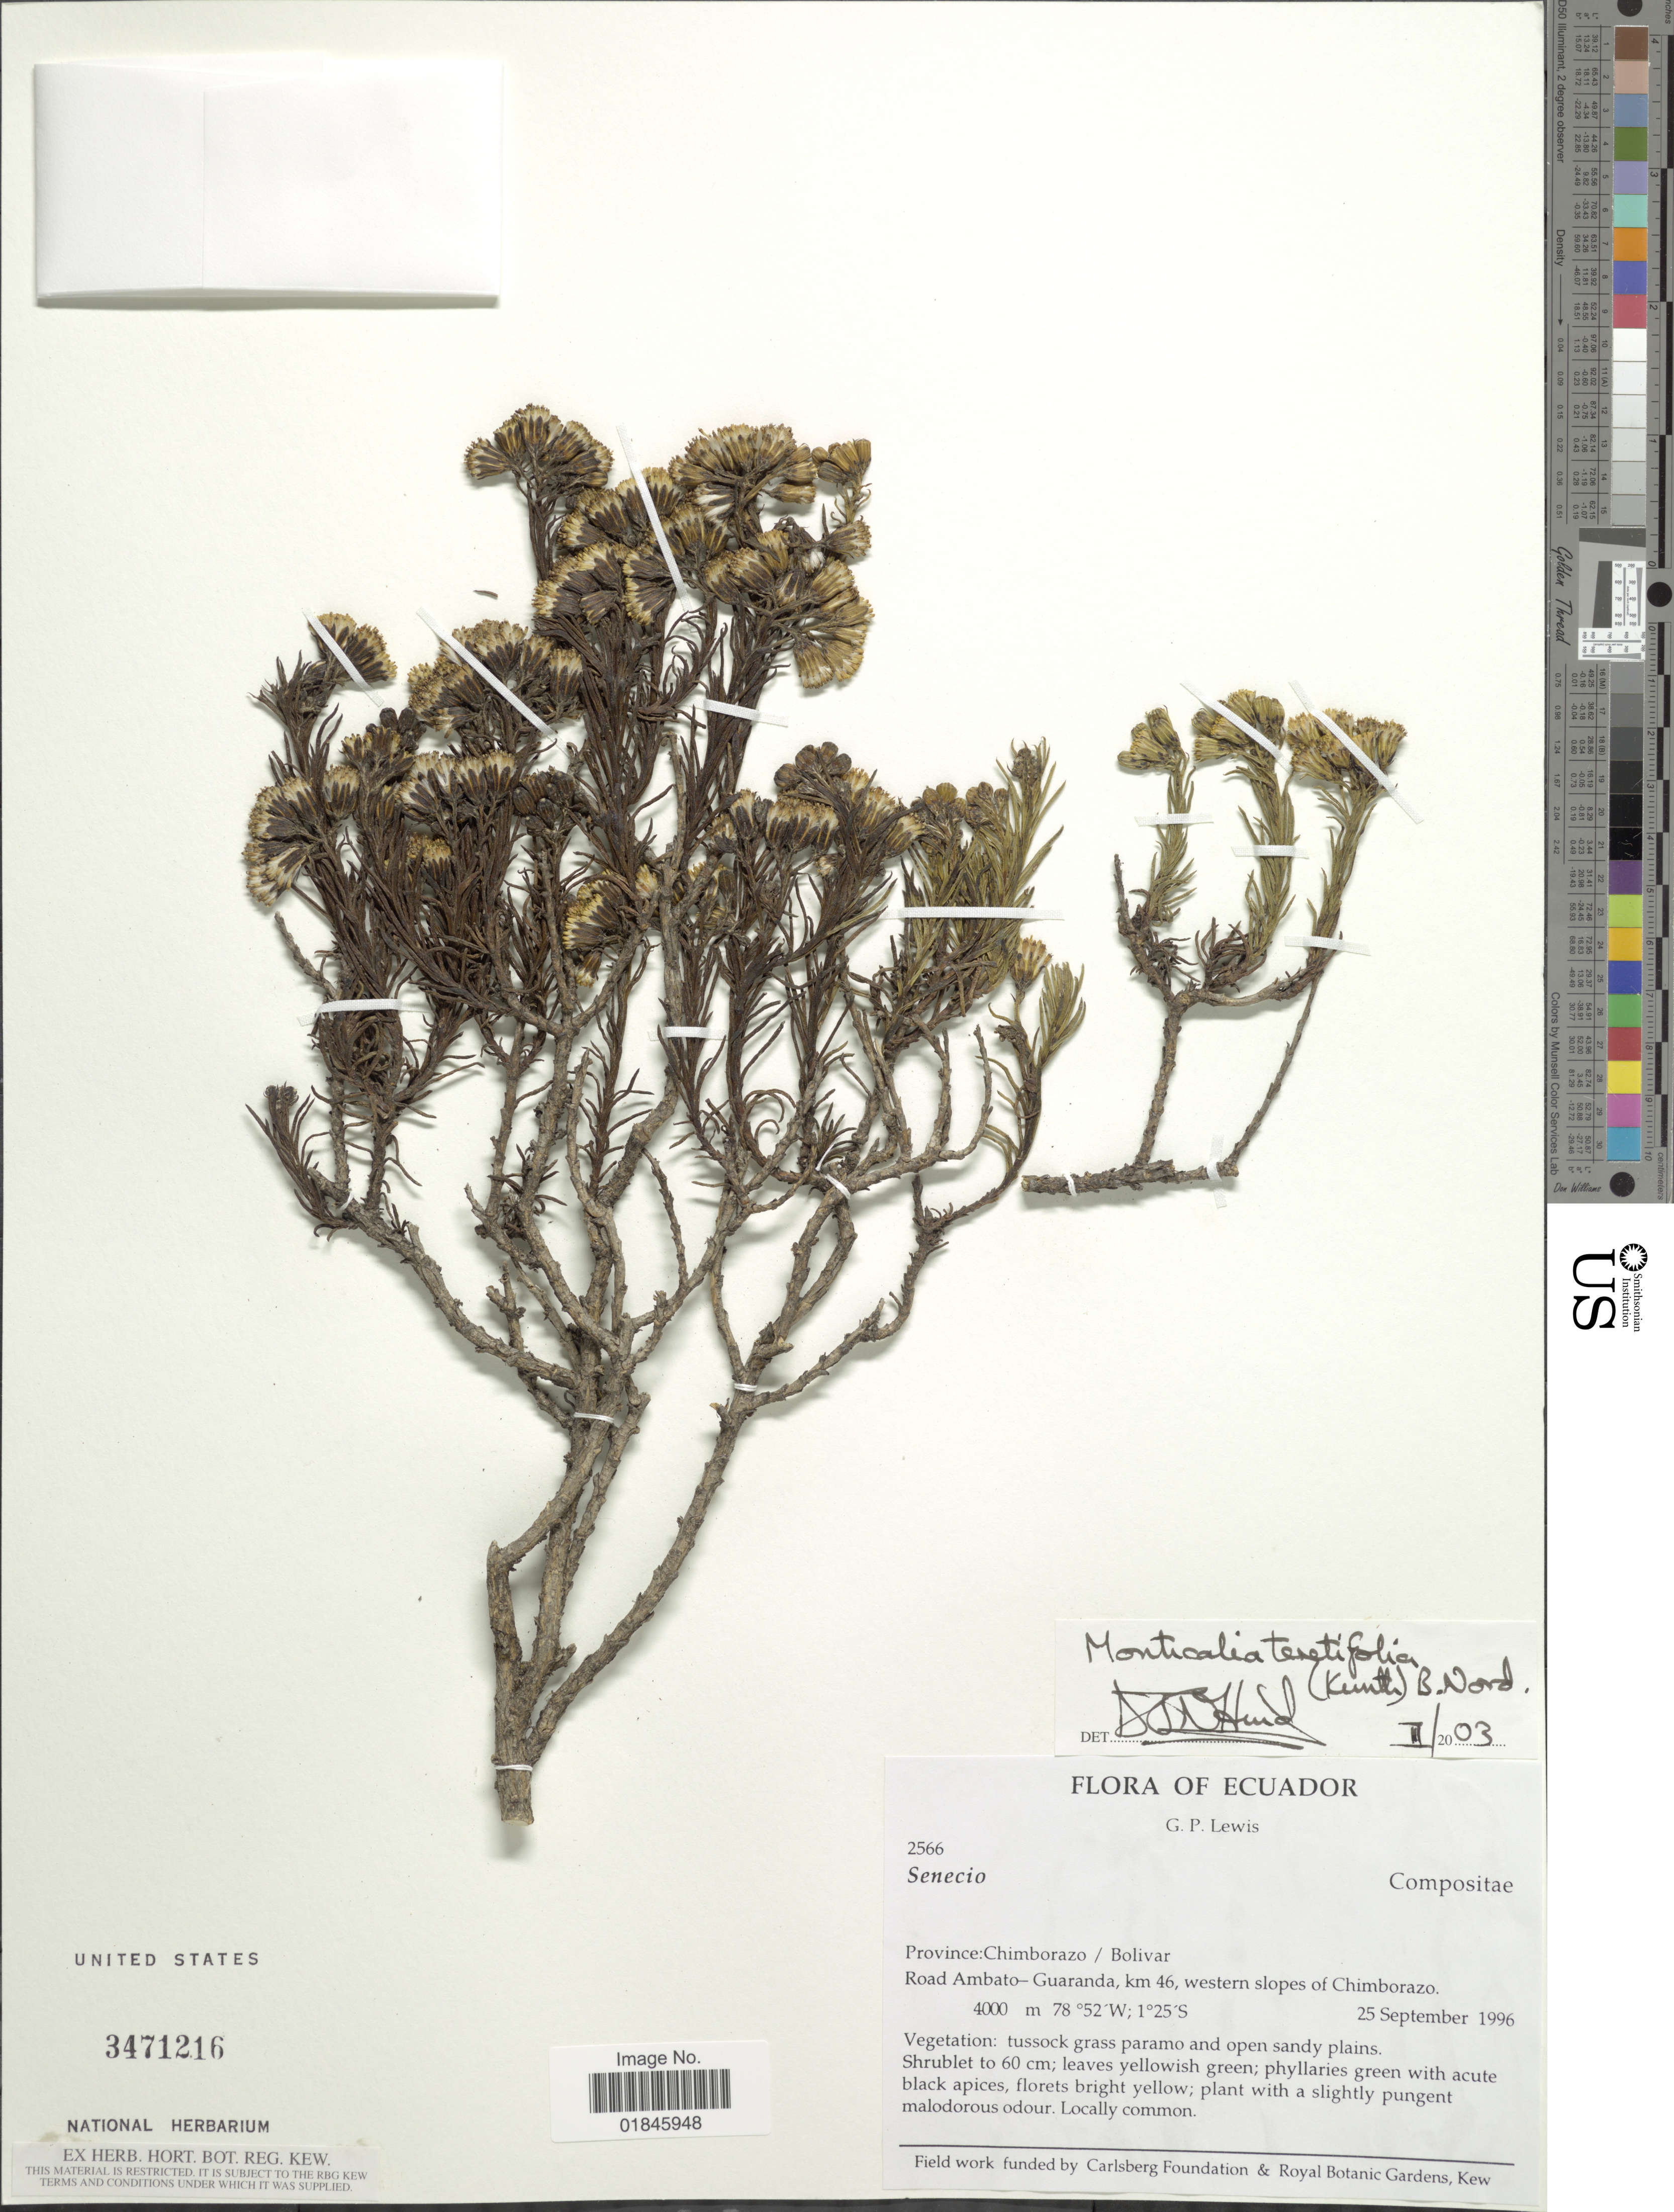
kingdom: Plantae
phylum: Tracheophyta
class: Magnoliopsida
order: Asterales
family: Asteraceae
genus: Pentacalia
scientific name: Pentacalia teretifolia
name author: (Kunth) Cuatrec.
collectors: G. P. Lewis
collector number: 2566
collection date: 1996-09-25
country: Ecuador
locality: Province: Chimborazo / Bolivar. Road Ambato - Guaranda, km 46, western slopes of Chimborazo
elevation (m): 4000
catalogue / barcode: US 3471216